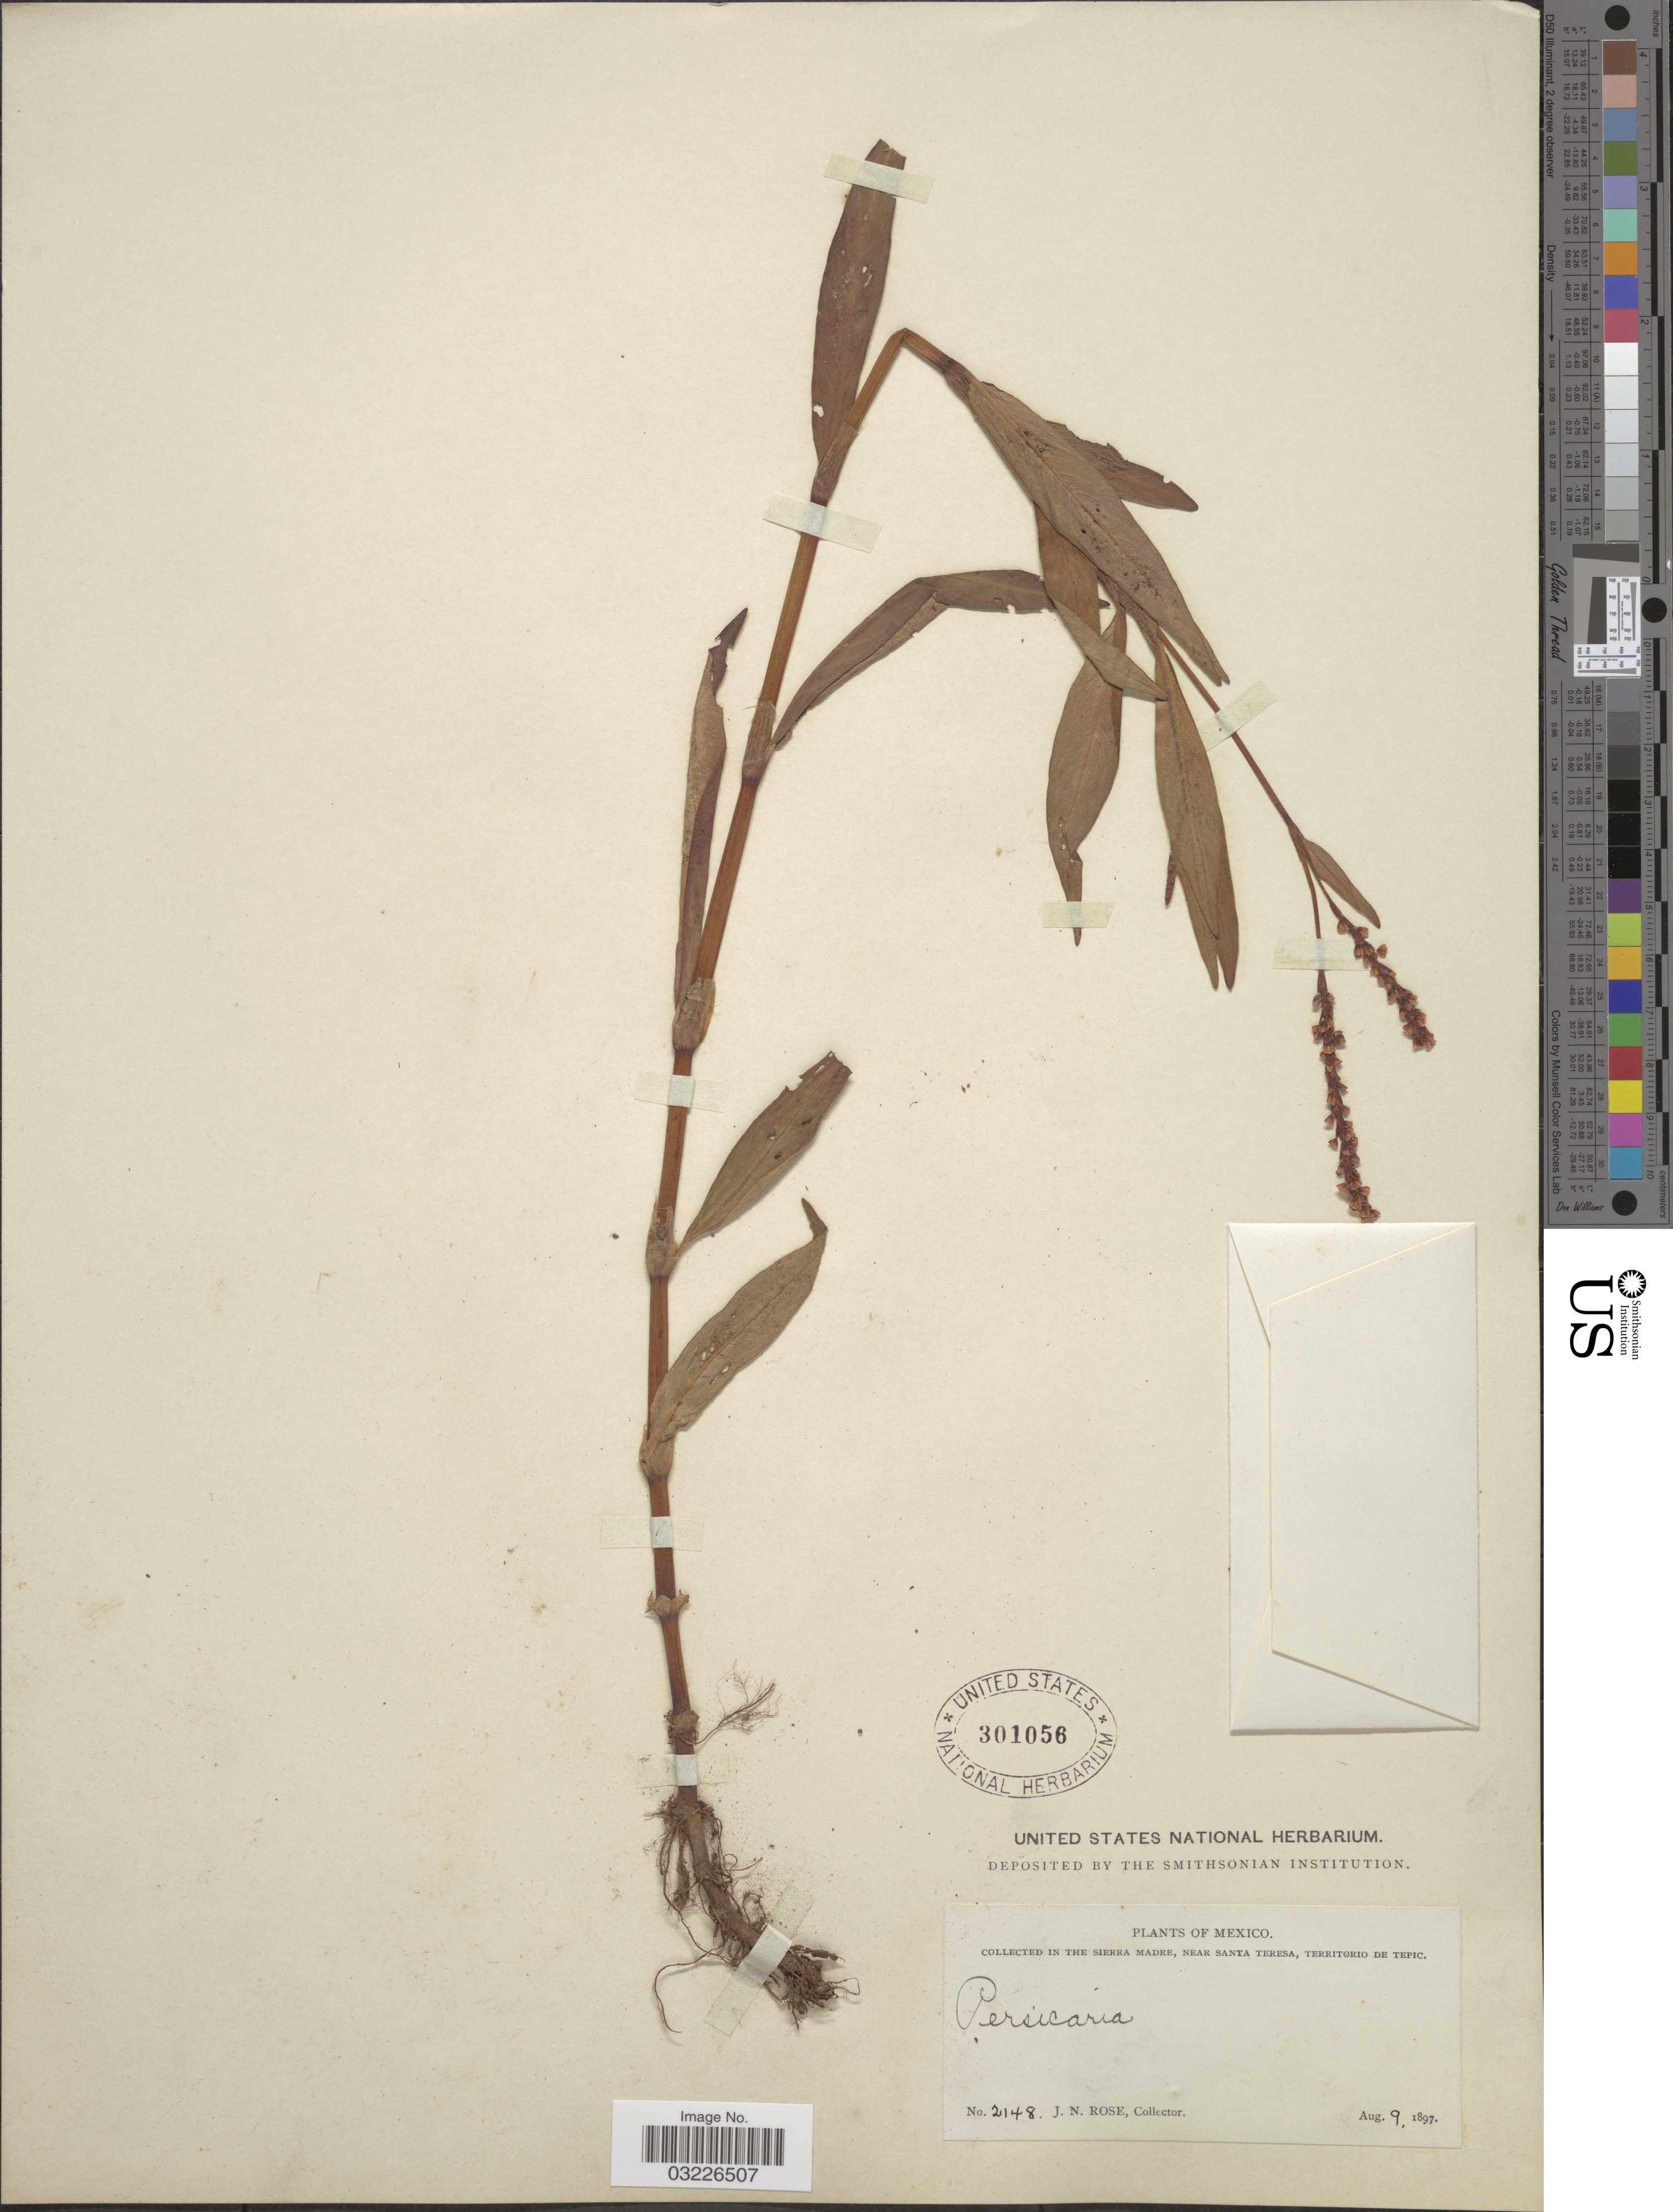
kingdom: Plantae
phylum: Tracheophyta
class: Magnoliopsida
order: Caryophyllales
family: Polygonaceae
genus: Polygonum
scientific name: Polygonum lapathifolium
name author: L.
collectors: J. N. Rose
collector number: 2148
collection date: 1897-08-09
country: Mexico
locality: The Sierra Madre, near Santa Teresam Territorio de Tepic.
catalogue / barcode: US 301056